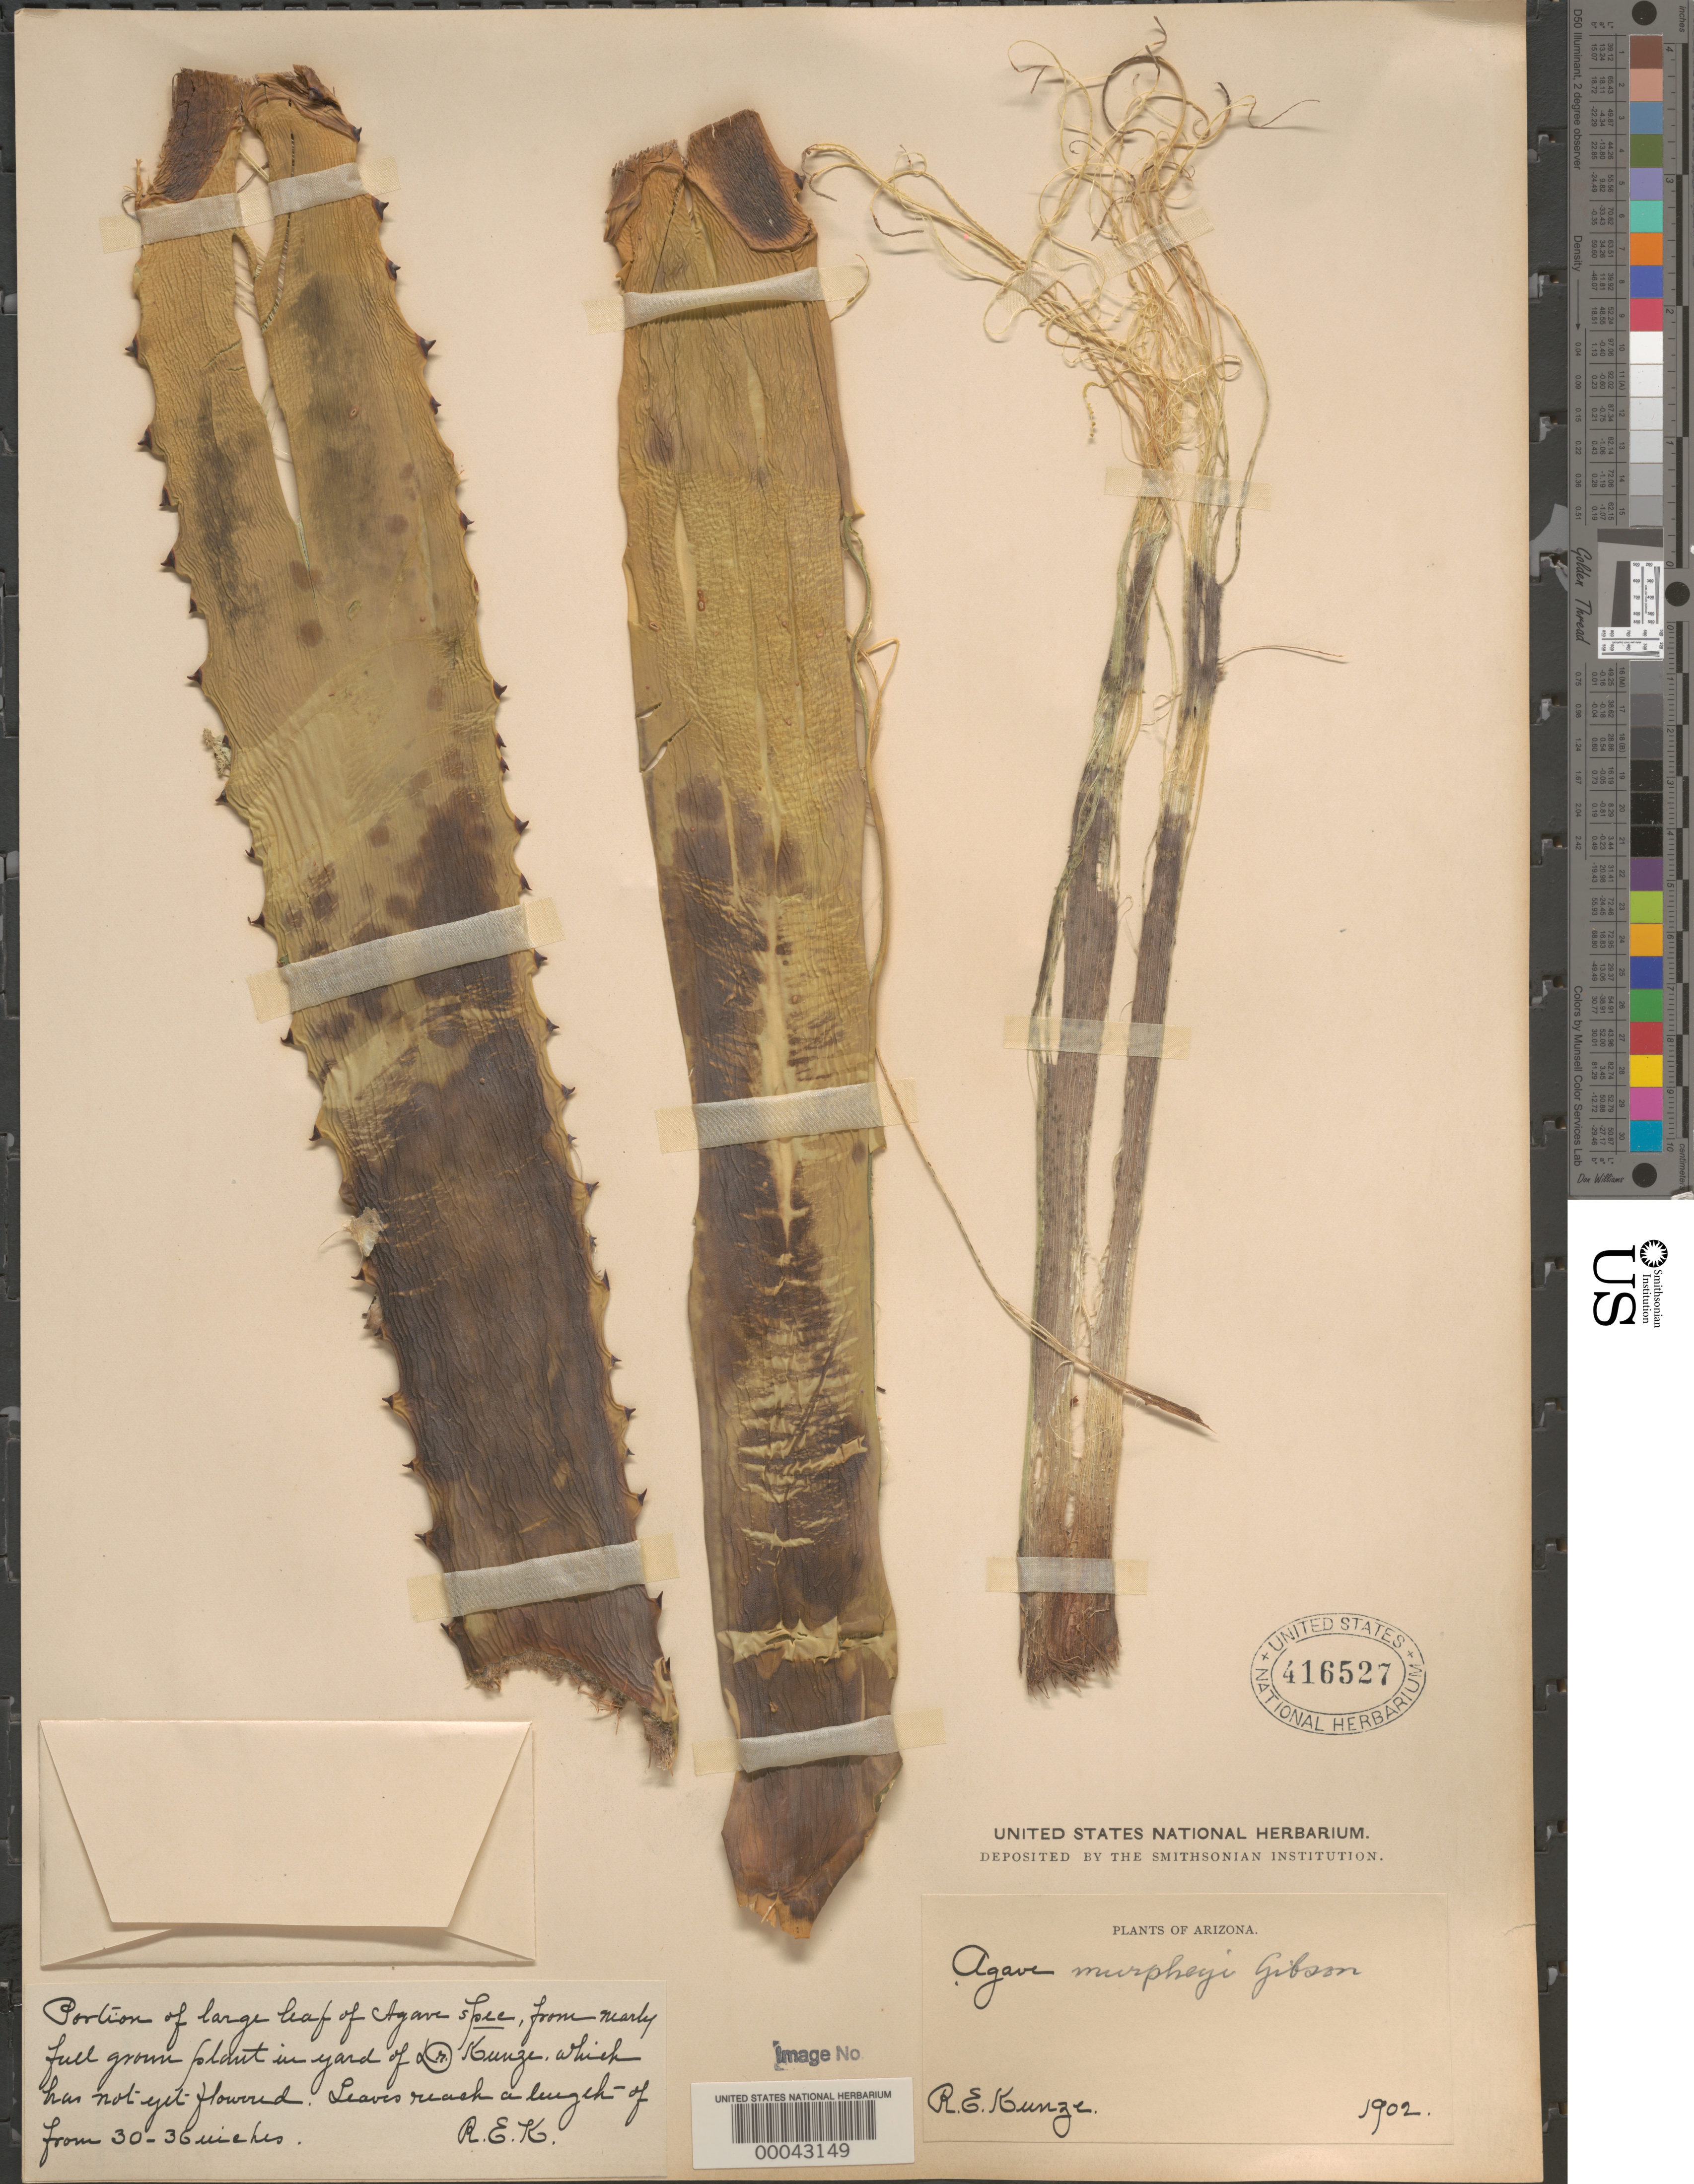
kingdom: Plantae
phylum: Tracheophyta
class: Liliopsida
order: Asparagales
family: Asparagaceae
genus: Agave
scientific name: Agave murpheyi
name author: F. Gibson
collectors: R. E. Kunze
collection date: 1902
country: United States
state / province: Arizona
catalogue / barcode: US 416527